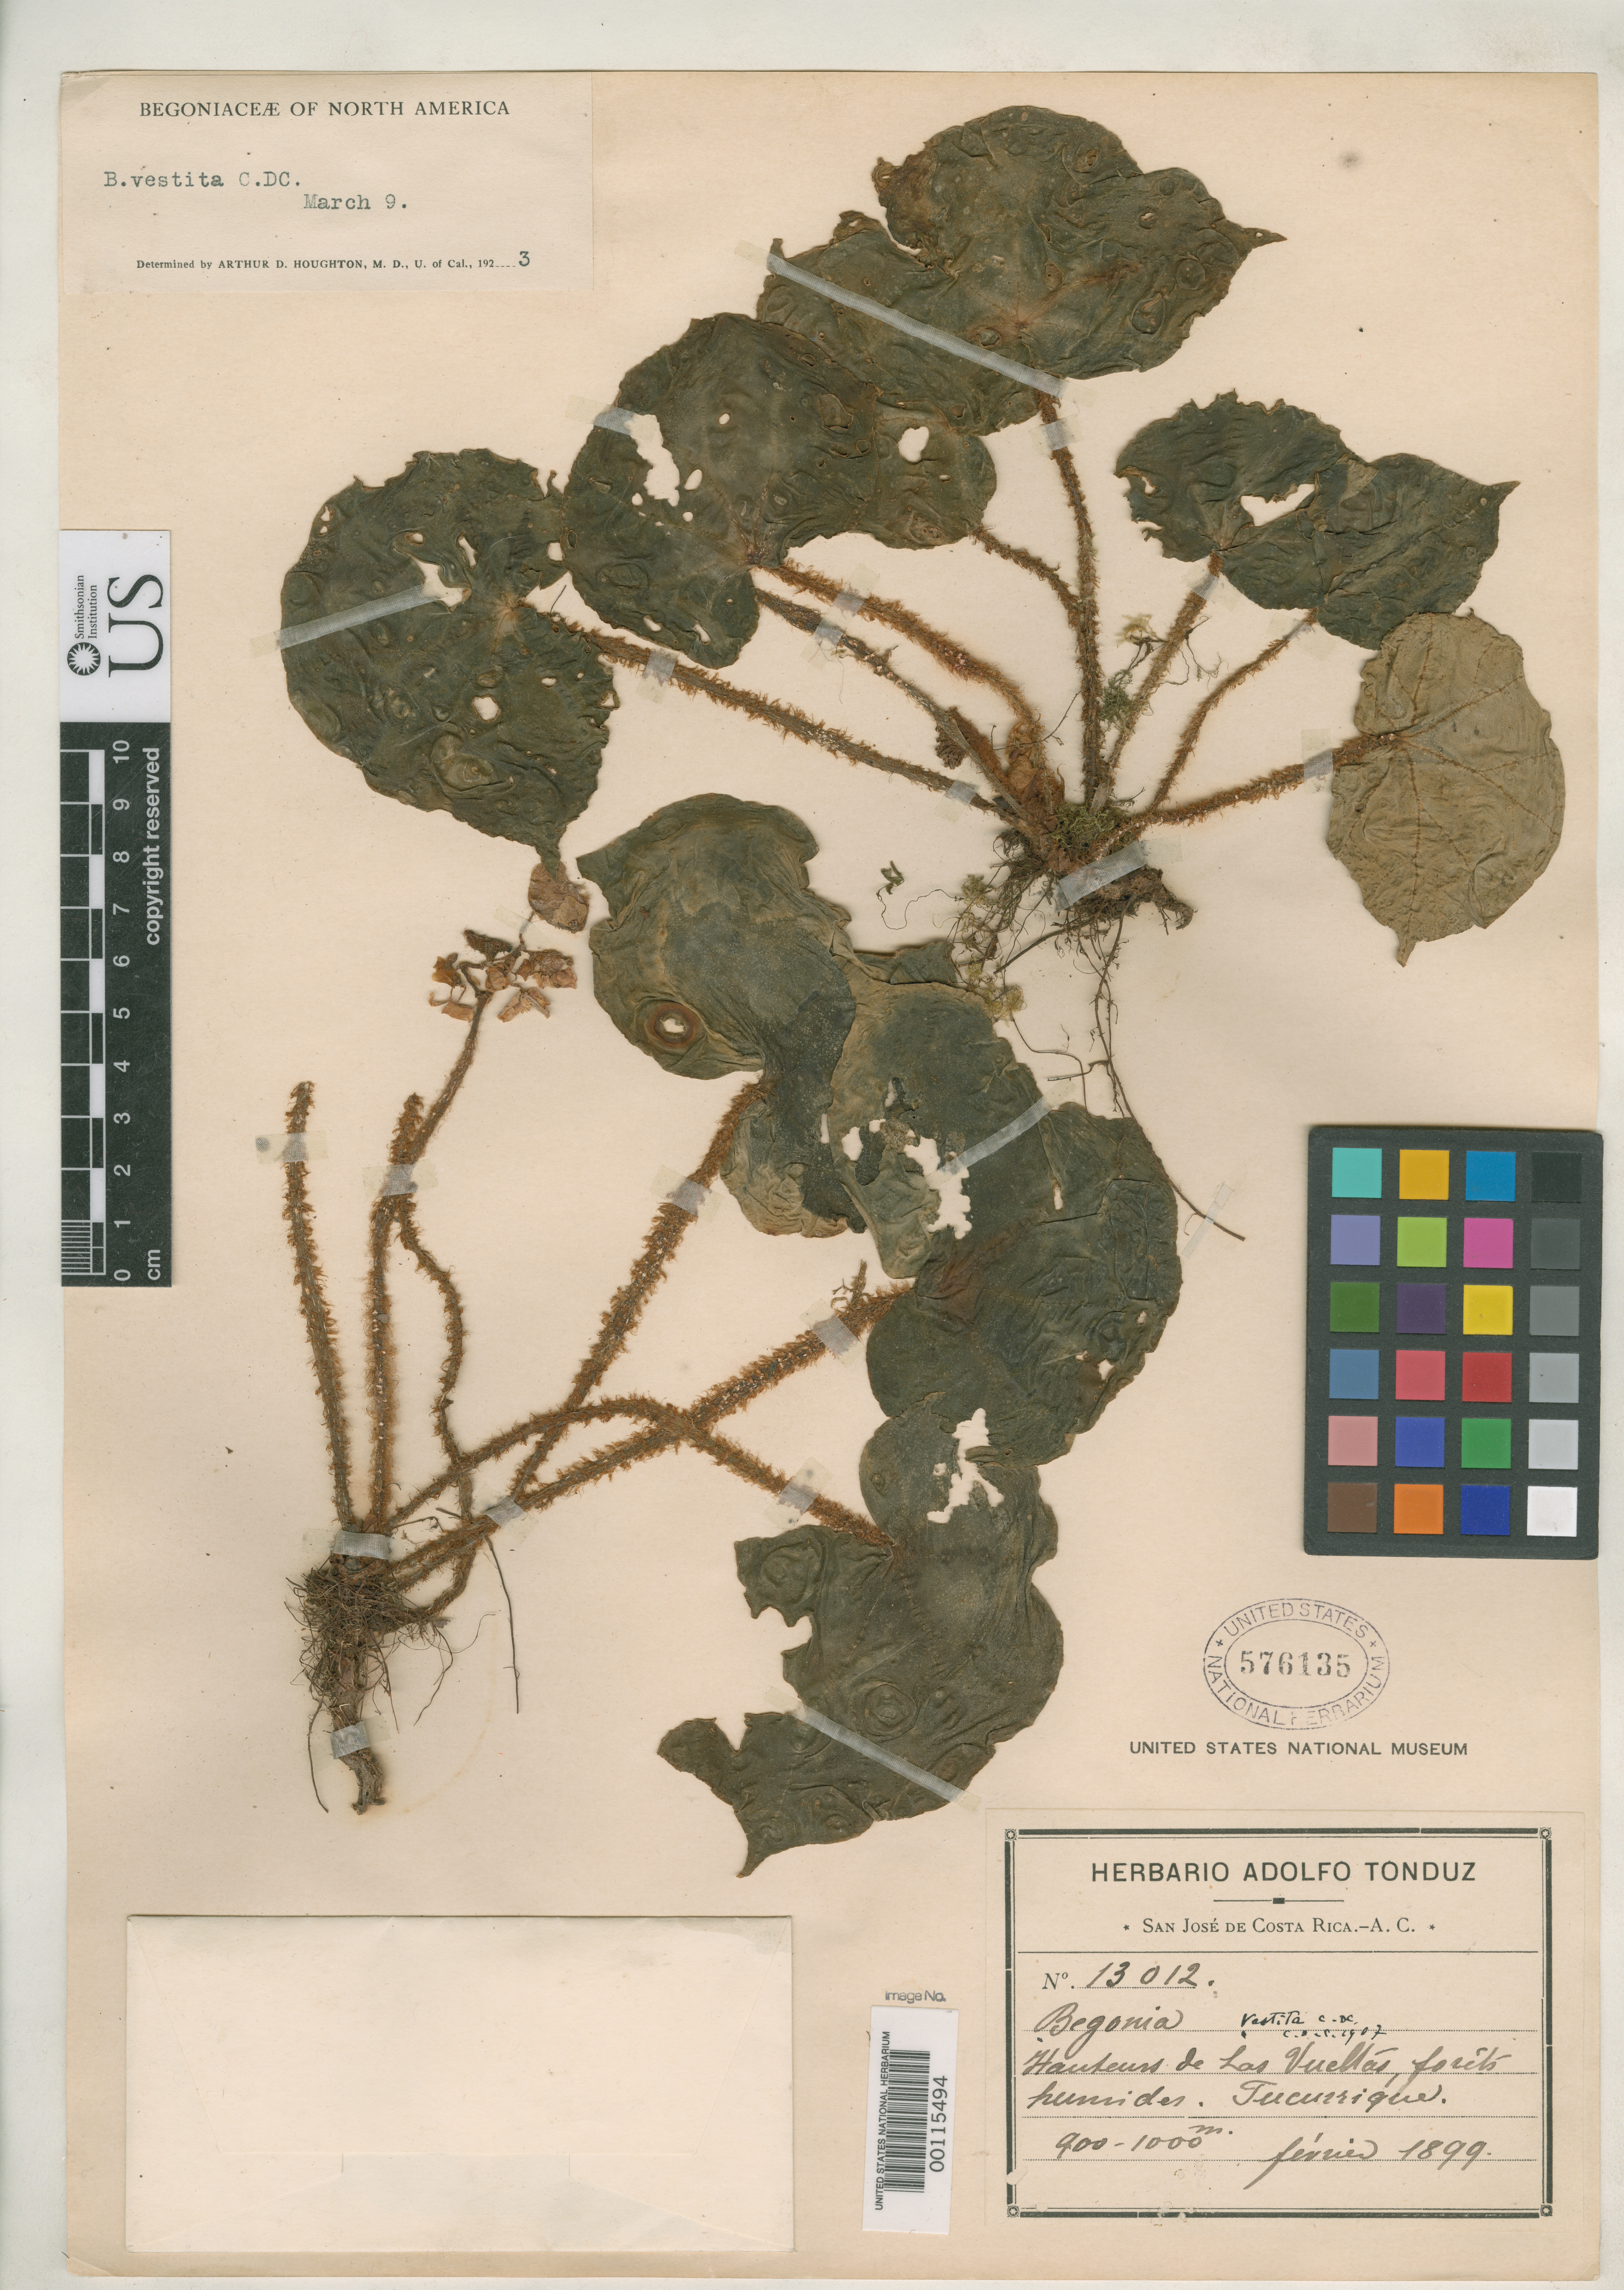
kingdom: Plantae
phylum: Tracheophyta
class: Magnoliopsida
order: Cucurbitales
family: Begoniaceae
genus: Begonia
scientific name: Begonia vestita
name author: C. DC.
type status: Isotype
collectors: H. F. Pittier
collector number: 13012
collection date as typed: Feb 1899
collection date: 1899-02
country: Costa Rica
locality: Tucurrique, Las Vueltas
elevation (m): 900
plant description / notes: Protologue cites type as "H. Pittier n. 1302 in h. Cand."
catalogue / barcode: US 576135